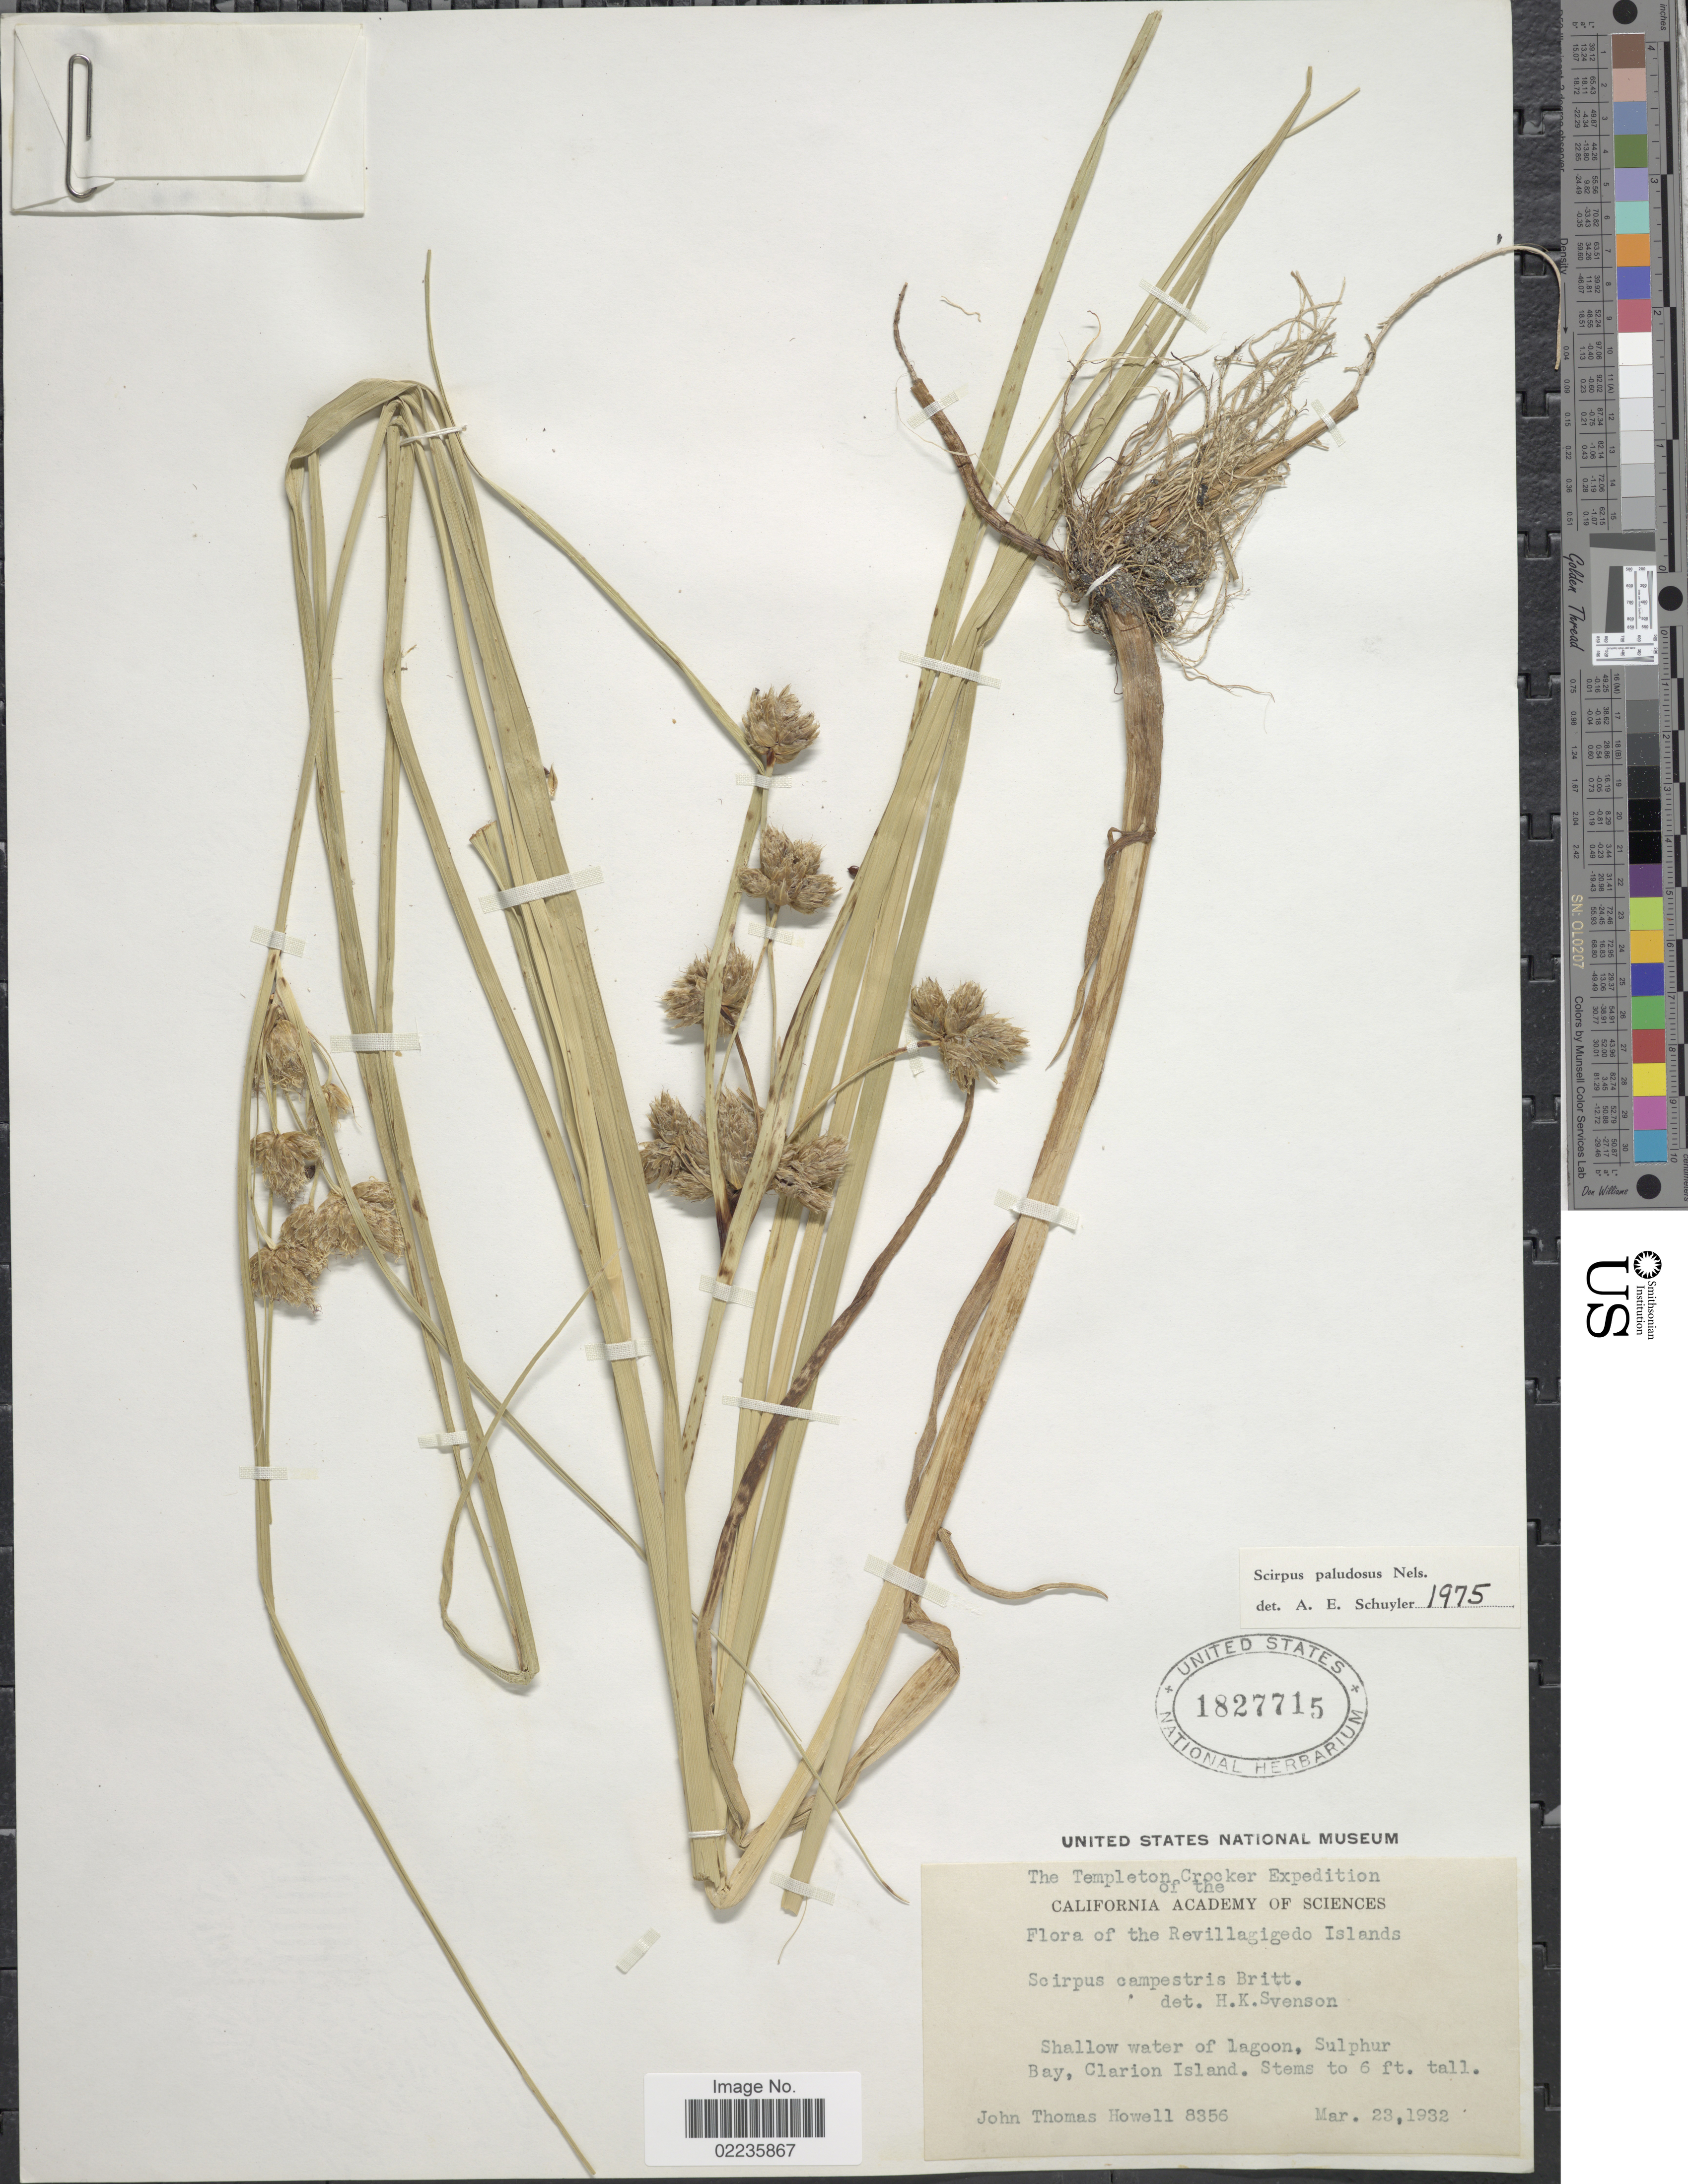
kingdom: Plantae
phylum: Tracheophyta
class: Liliopsida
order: Poales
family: Cyperaceae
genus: Bolboschoenus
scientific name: Bolboschoenus maritimus subsp. paludosus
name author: (A. Nelson) T. Koyama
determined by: Strong, M. T., (US), Smithsonian Institution - National Museum of Natural History (UNITED STATES)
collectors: J. T. Howell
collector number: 8356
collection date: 1932-03-23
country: Mexico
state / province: Colima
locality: Revillagigedo Islands. Shallow water of lagoon, Sulphur Bay, Clarion Island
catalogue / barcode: US 1827715